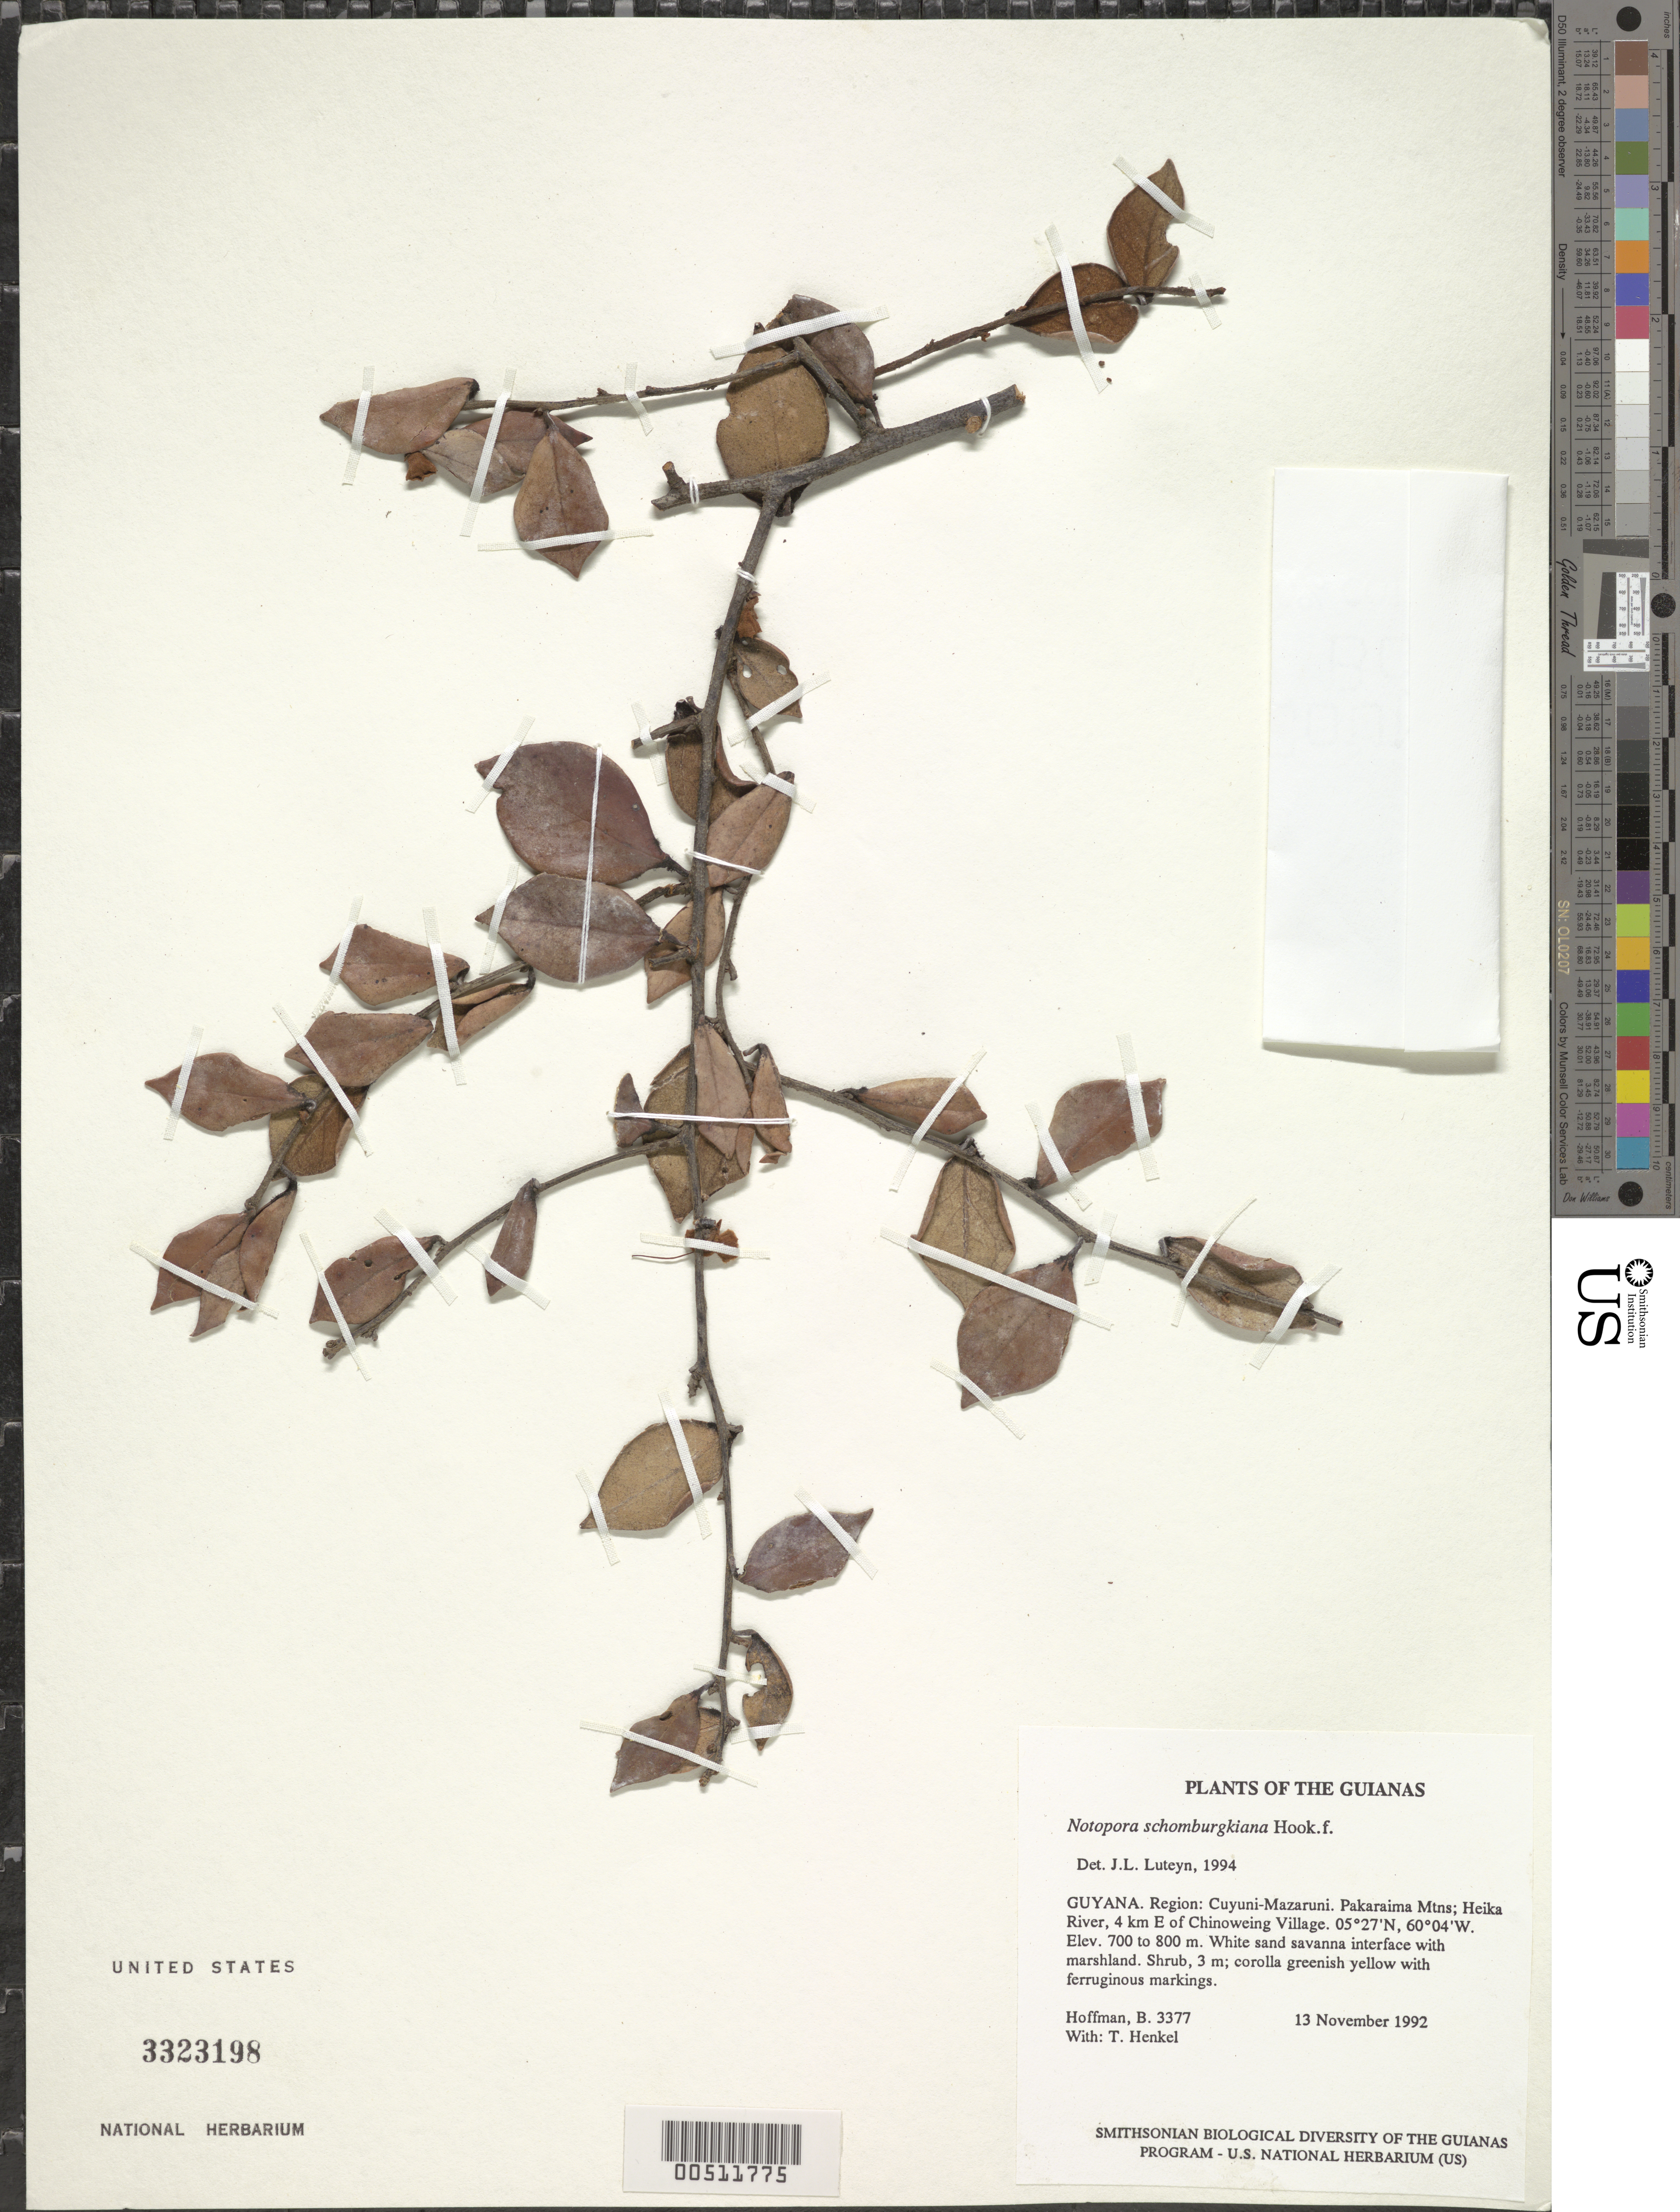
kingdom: Plantae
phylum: Tracheophyta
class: Magnoliopsida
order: Ericales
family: Ericaceae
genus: Notopora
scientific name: Notopora schomburgkii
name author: Hook. f.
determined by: Luteyn, J. L.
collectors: B. Hoffman & T. Henkel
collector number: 3377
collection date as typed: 13 November 1992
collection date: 1992-11-13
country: Guyana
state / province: Cuyuni-Mazaruni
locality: Pakaraima Mountains; Heika River, 4 km E of Chinoweing village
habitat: White sand savanna interface with marshland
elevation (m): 700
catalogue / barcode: US 3323198